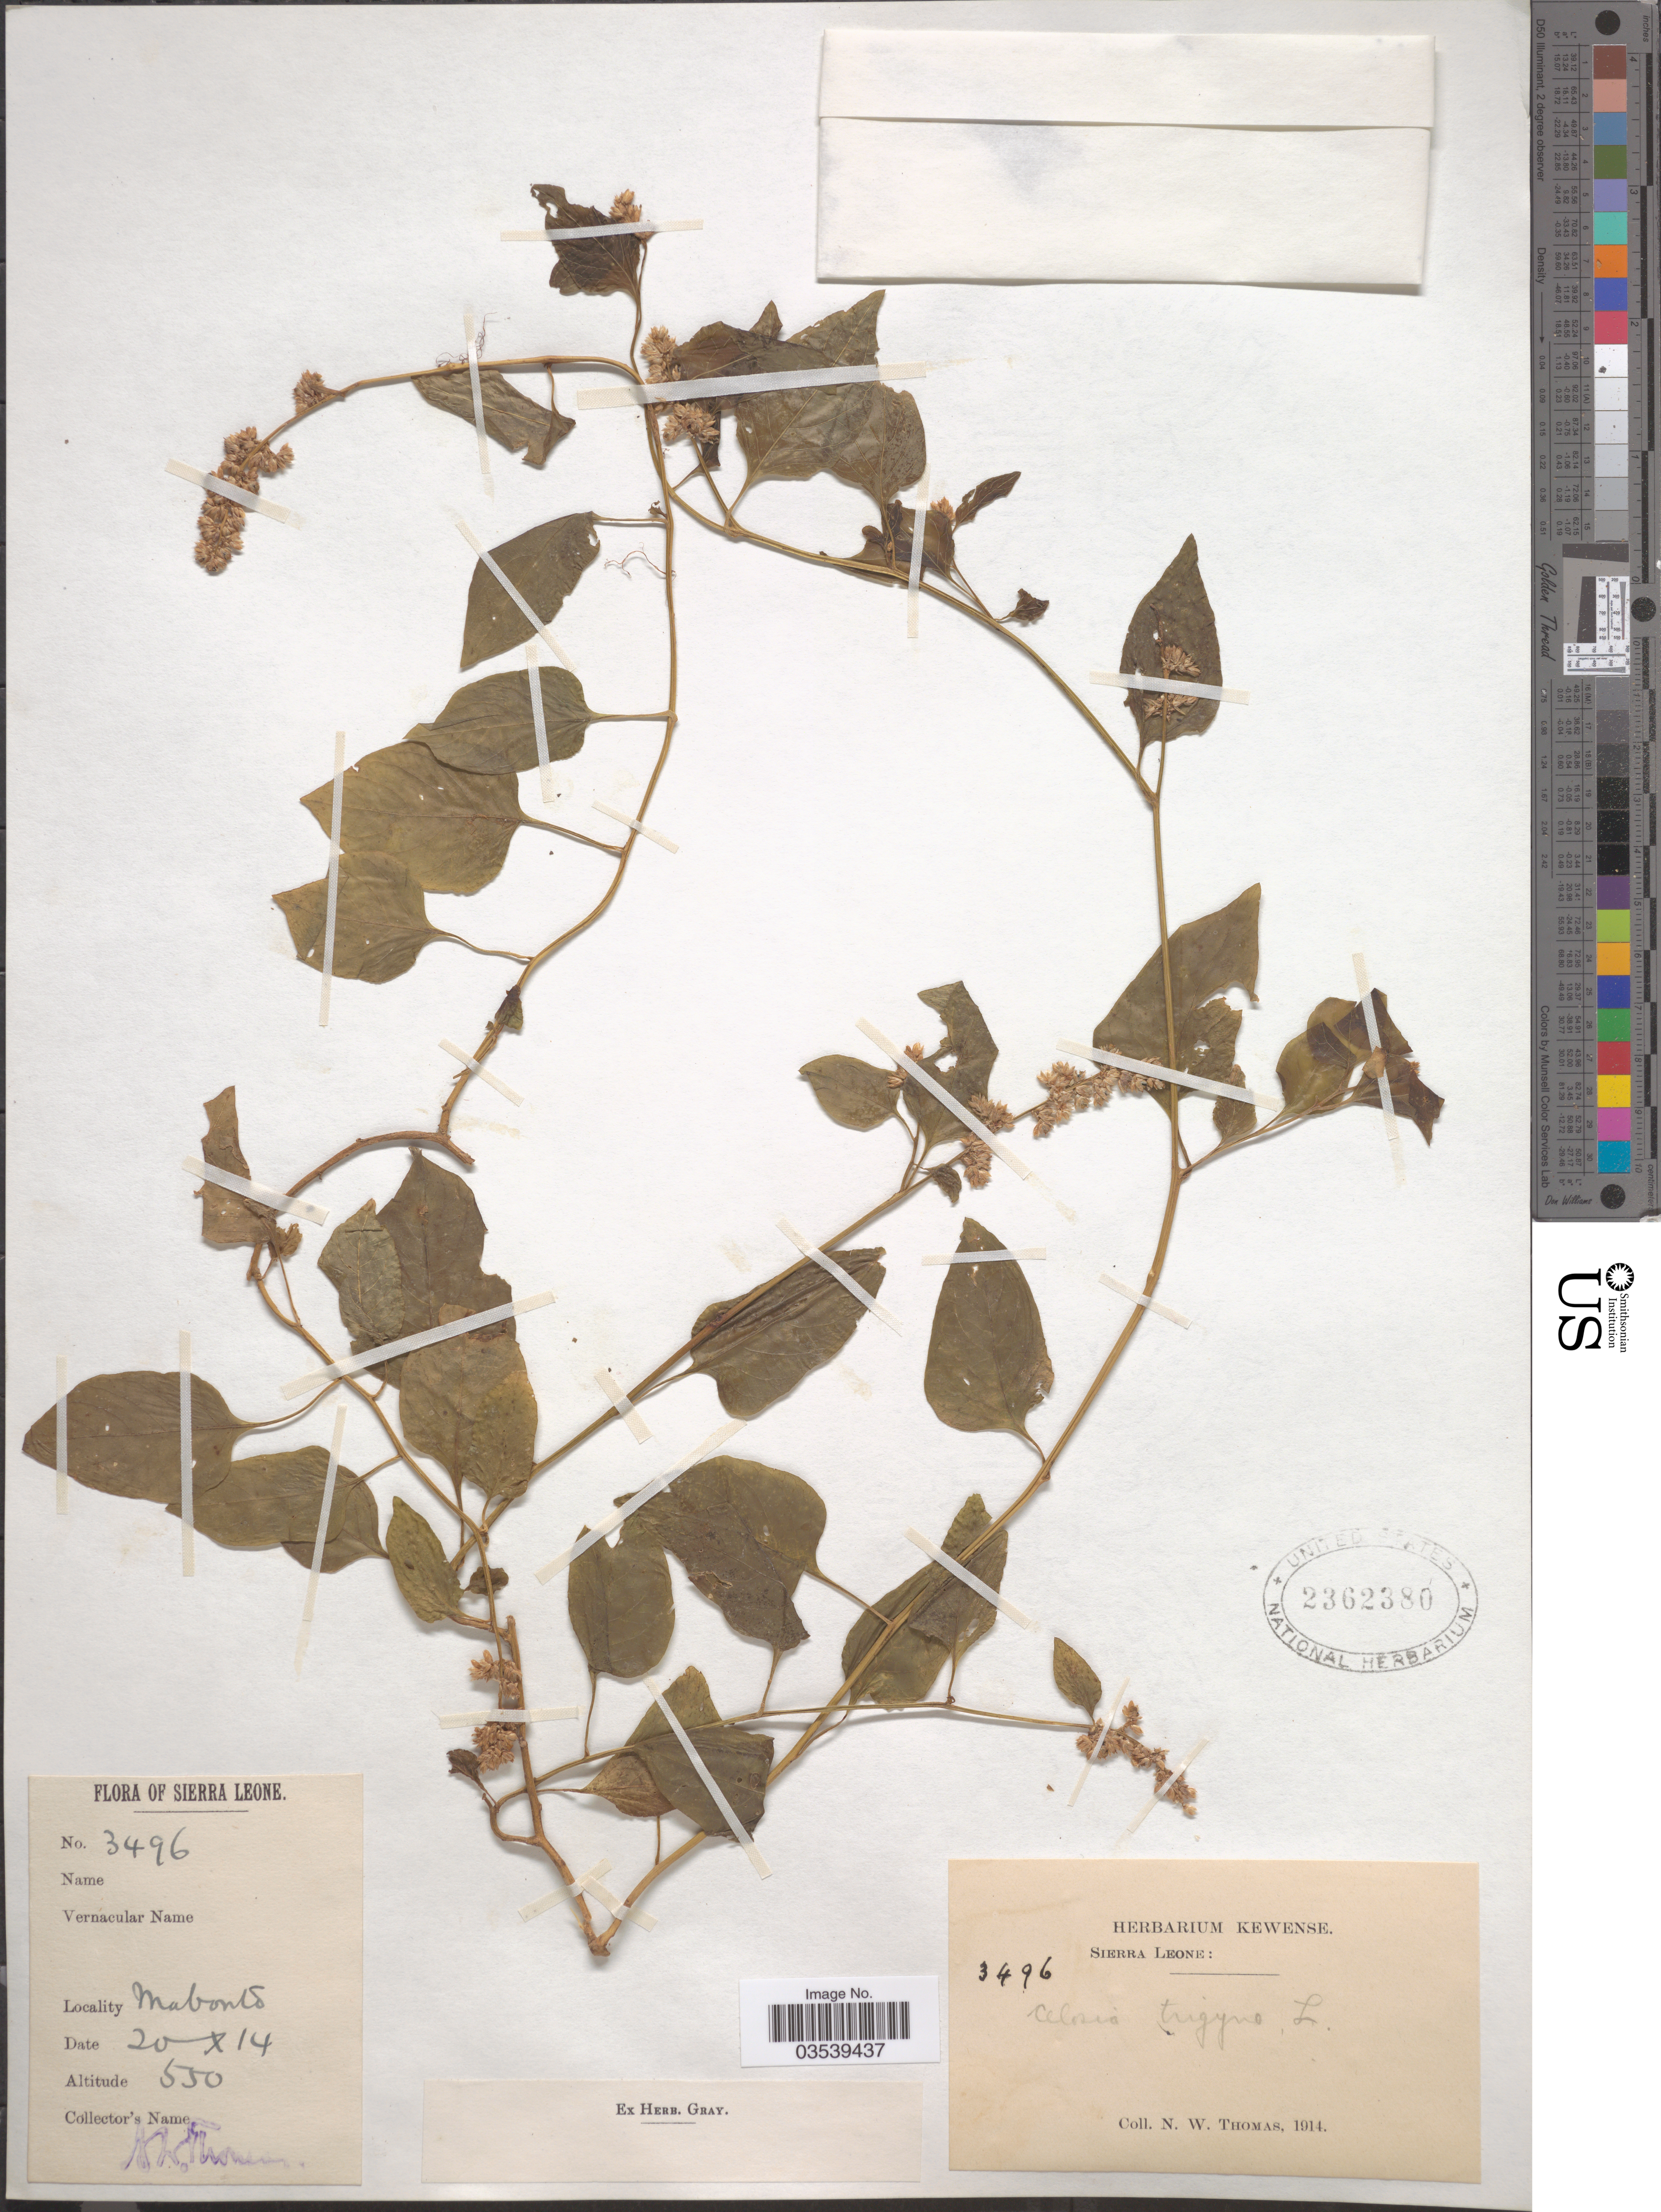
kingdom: Plantae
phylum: Tracheophyta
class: Magnoliopsida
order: Caryophyllales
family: Amaranthaceae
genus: Celosia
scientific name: Celosia trigyna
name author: L.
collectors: N. Thomas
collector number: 3496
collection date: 1914-10-20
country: Sierra Leone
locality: Mabonto.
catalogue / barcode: US 2362380